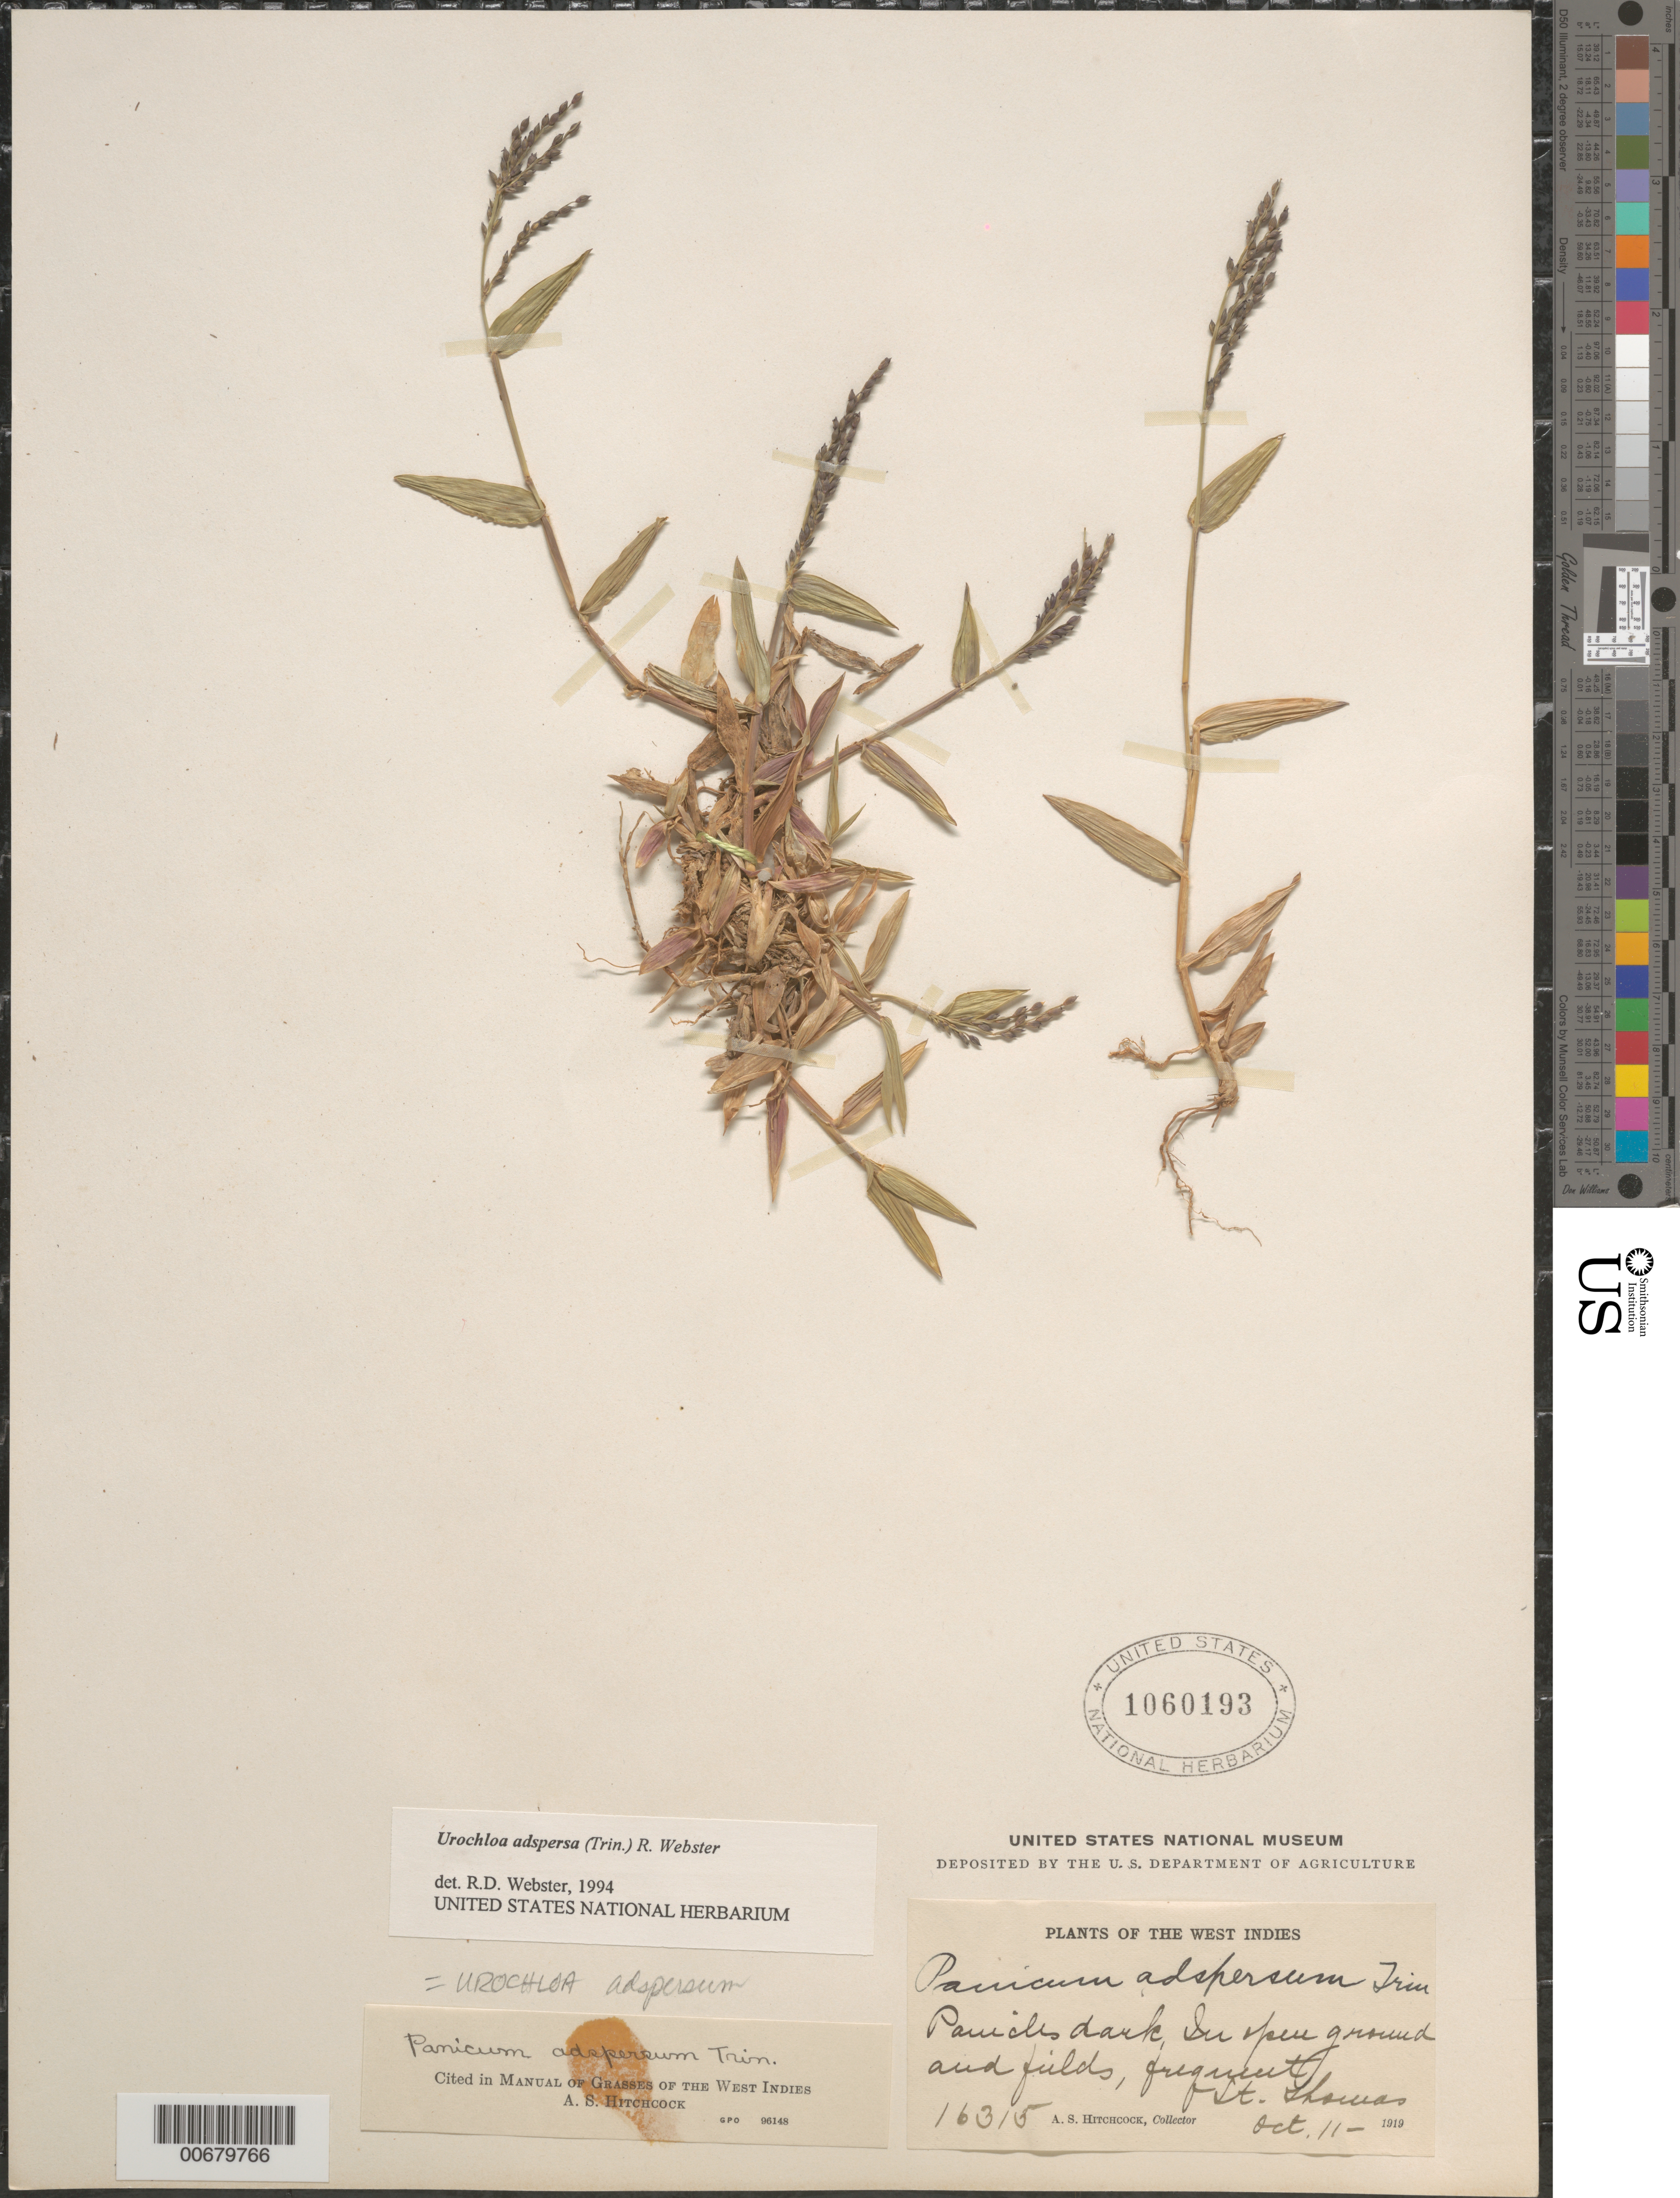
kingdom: Plantae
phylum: Tracheophyta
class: Liliopsida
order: Poales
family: Poaceae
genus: Urochloa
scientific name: Urochloa adspersa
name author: (Trin.) R.D. Webster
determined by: Webster, Robert D.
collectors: A. S. Hitchcock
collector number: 16315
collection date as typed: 11 Oct 1919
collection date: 1919-10-11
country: U.S. Virgin Islands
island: St. Thomas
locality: St. Thomas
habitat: Open ground and fields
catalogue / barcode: US 1060193